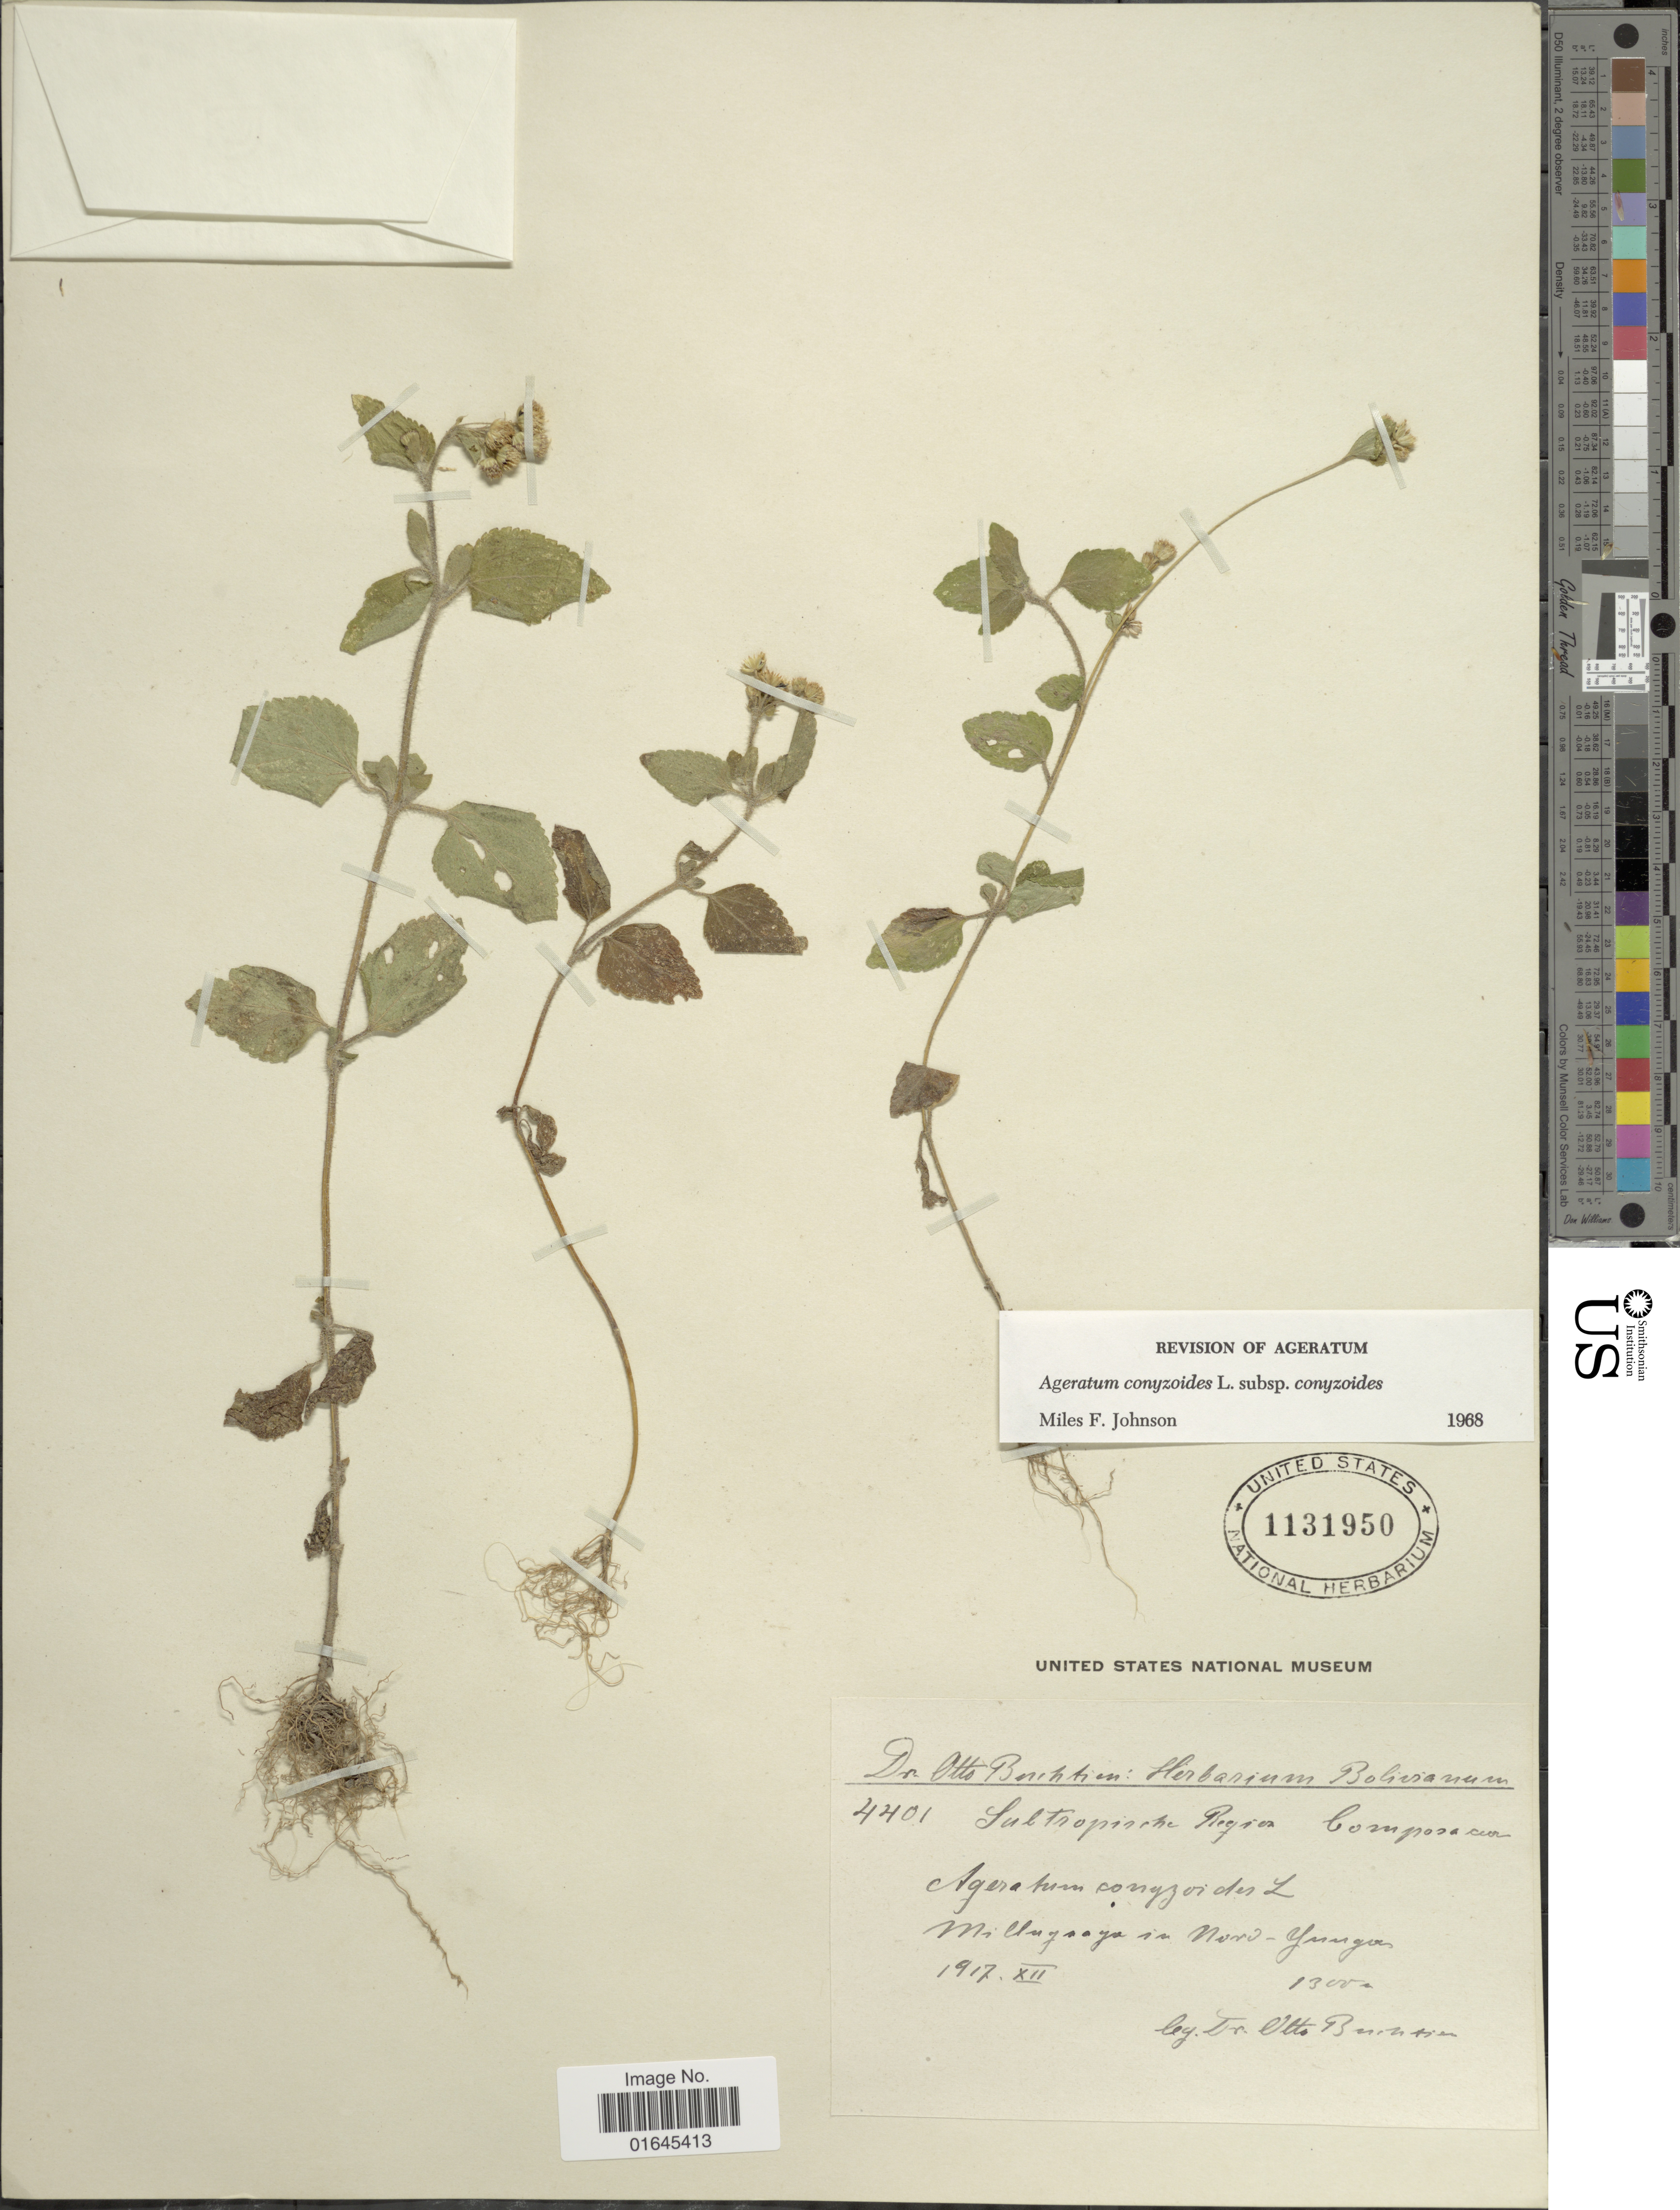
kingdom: Plantae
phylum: Tracheophyta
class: Magnoliopsida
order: Asterales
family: Asteraceae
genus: Ageratum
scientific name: Ageratum conyzoides subsp. conyzoides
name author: L.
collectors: O. Buchtien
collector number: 4401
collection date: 1917-12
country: Bolivia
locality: Ageratum conyjoiden & Milluyaayu in Nord-Yungas(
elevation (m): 1300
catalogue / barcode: US 1131950